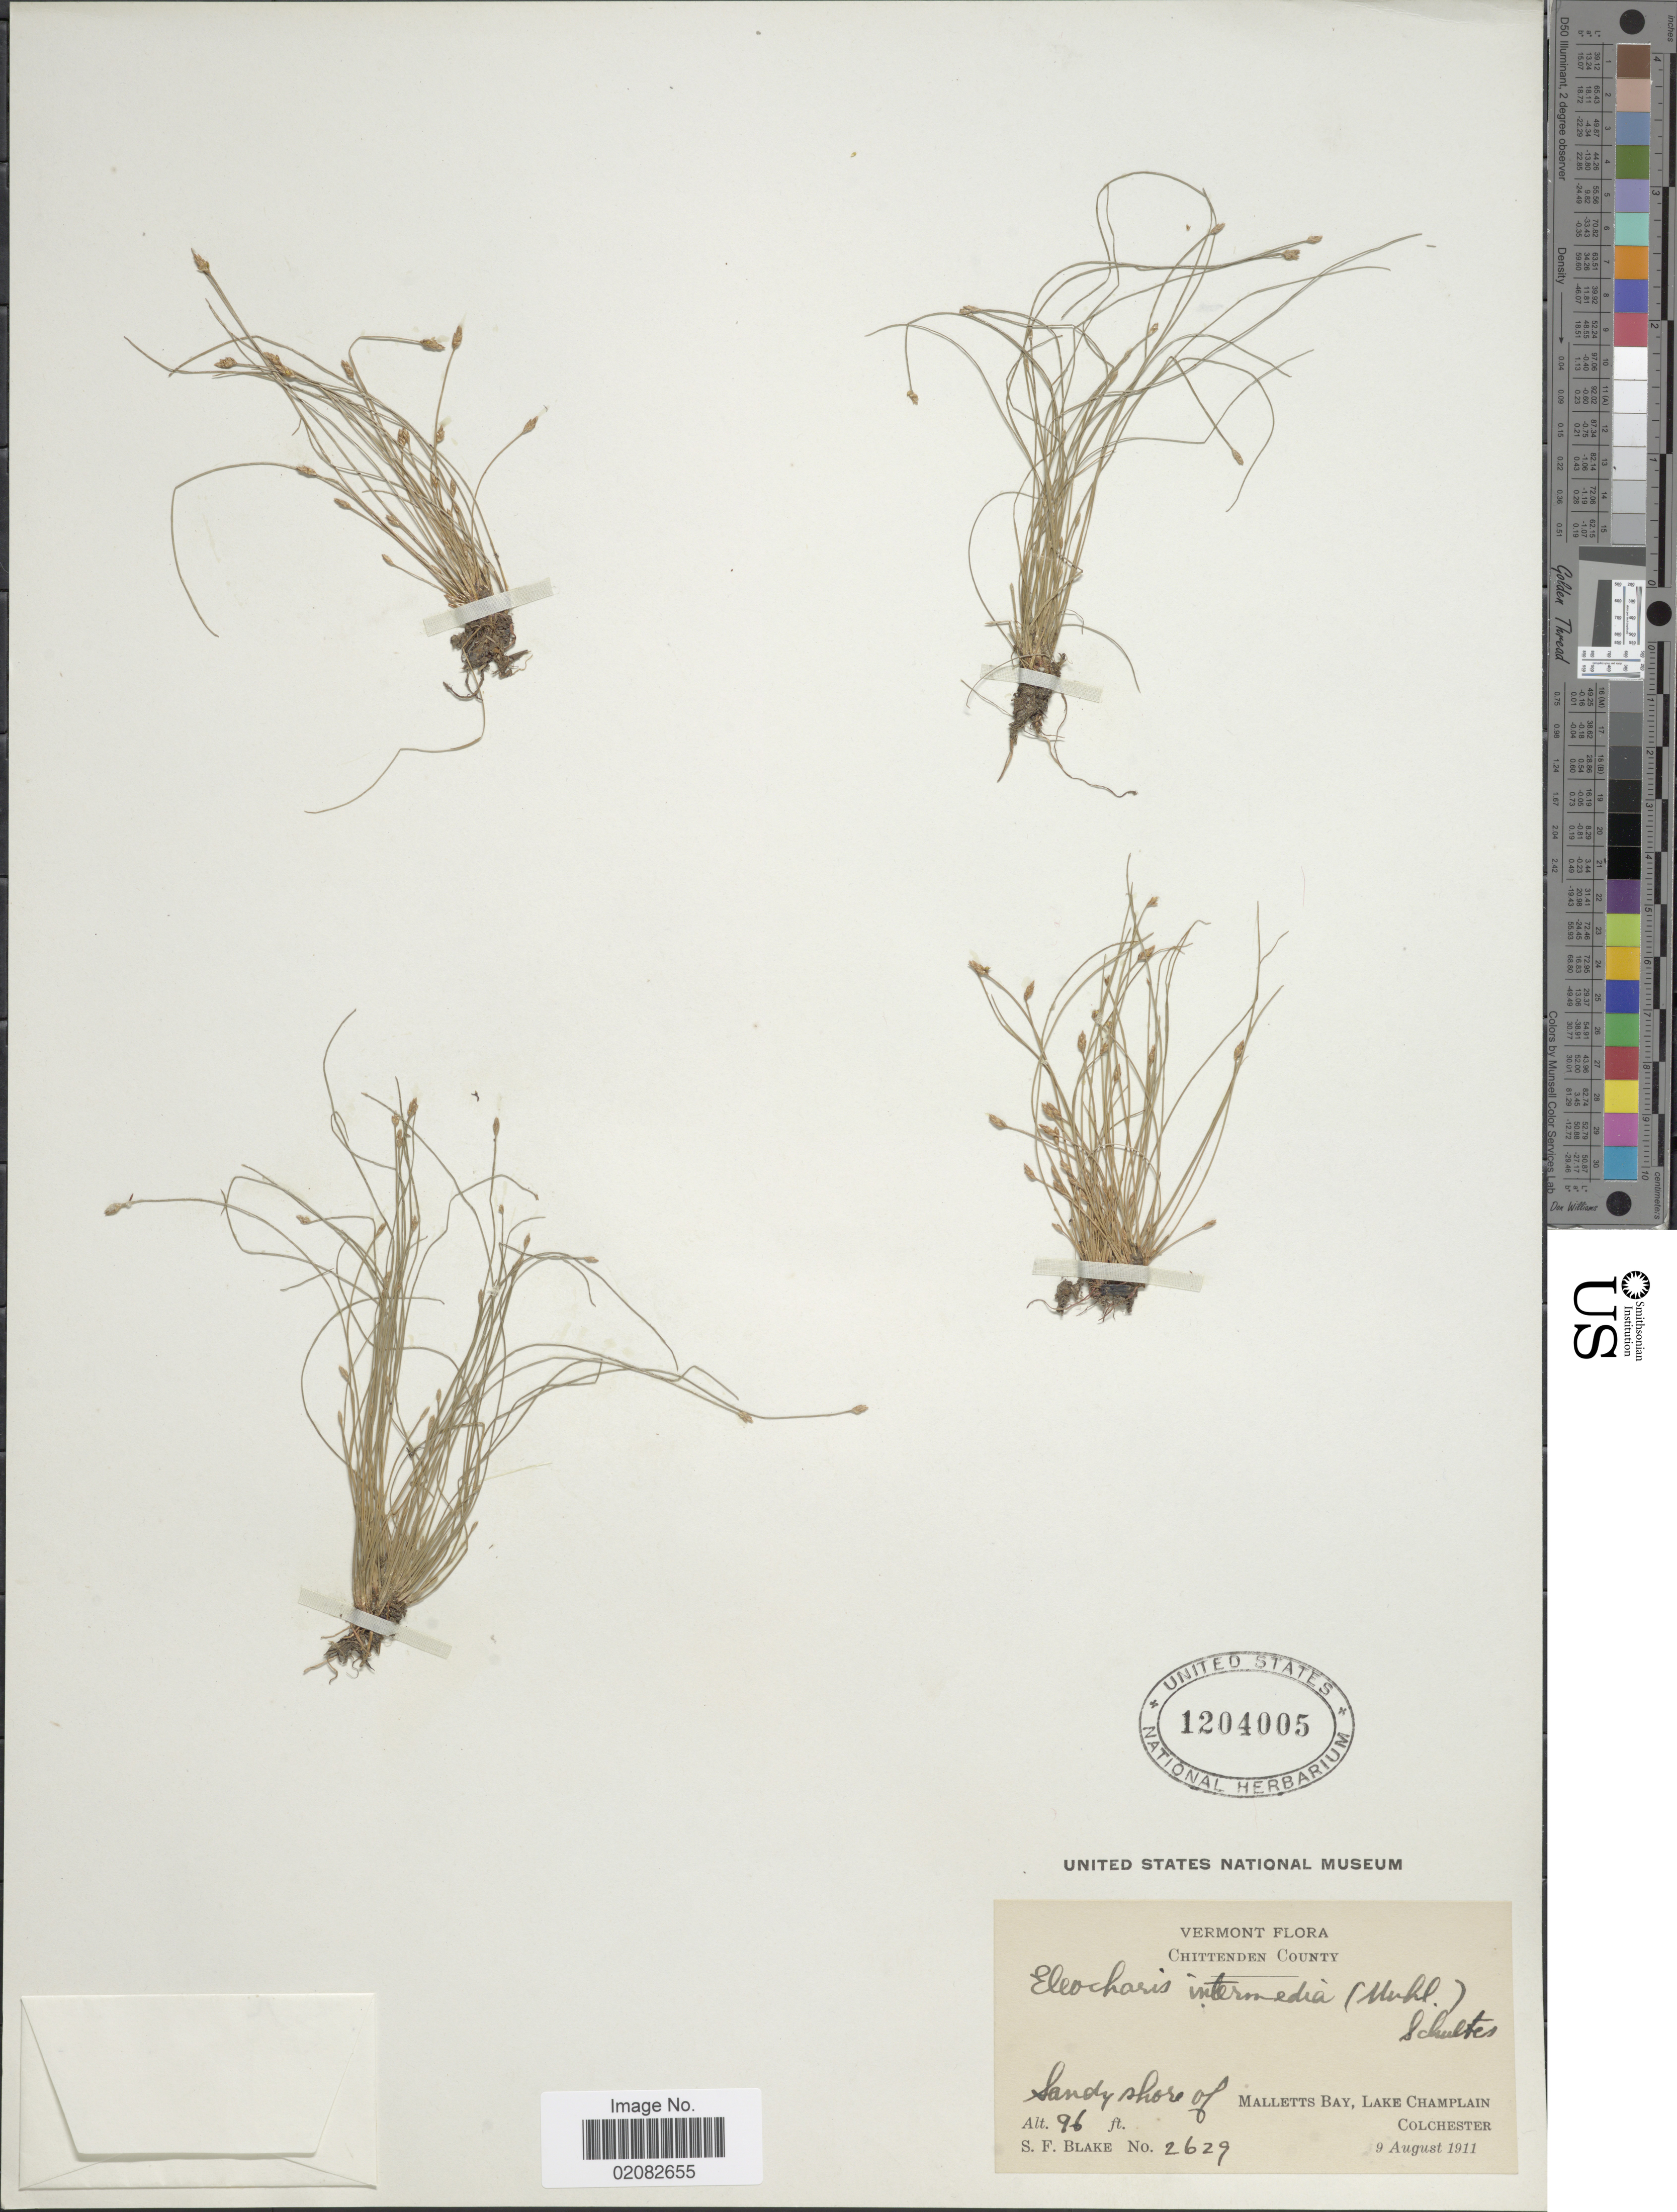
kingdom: Plantae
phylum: Tracheophyta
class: Liliopsida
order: Poales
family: Cyperaceae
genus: Eleocharis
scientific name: Eleocharis intermedia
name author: Schult.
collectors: S. Blake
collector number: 2629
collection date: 1911-08-09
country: United States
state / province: Vermont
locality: Chittenden County, Malletts Bay, Lake Chapman, Colchester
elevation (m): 29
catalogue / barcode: US 1204005